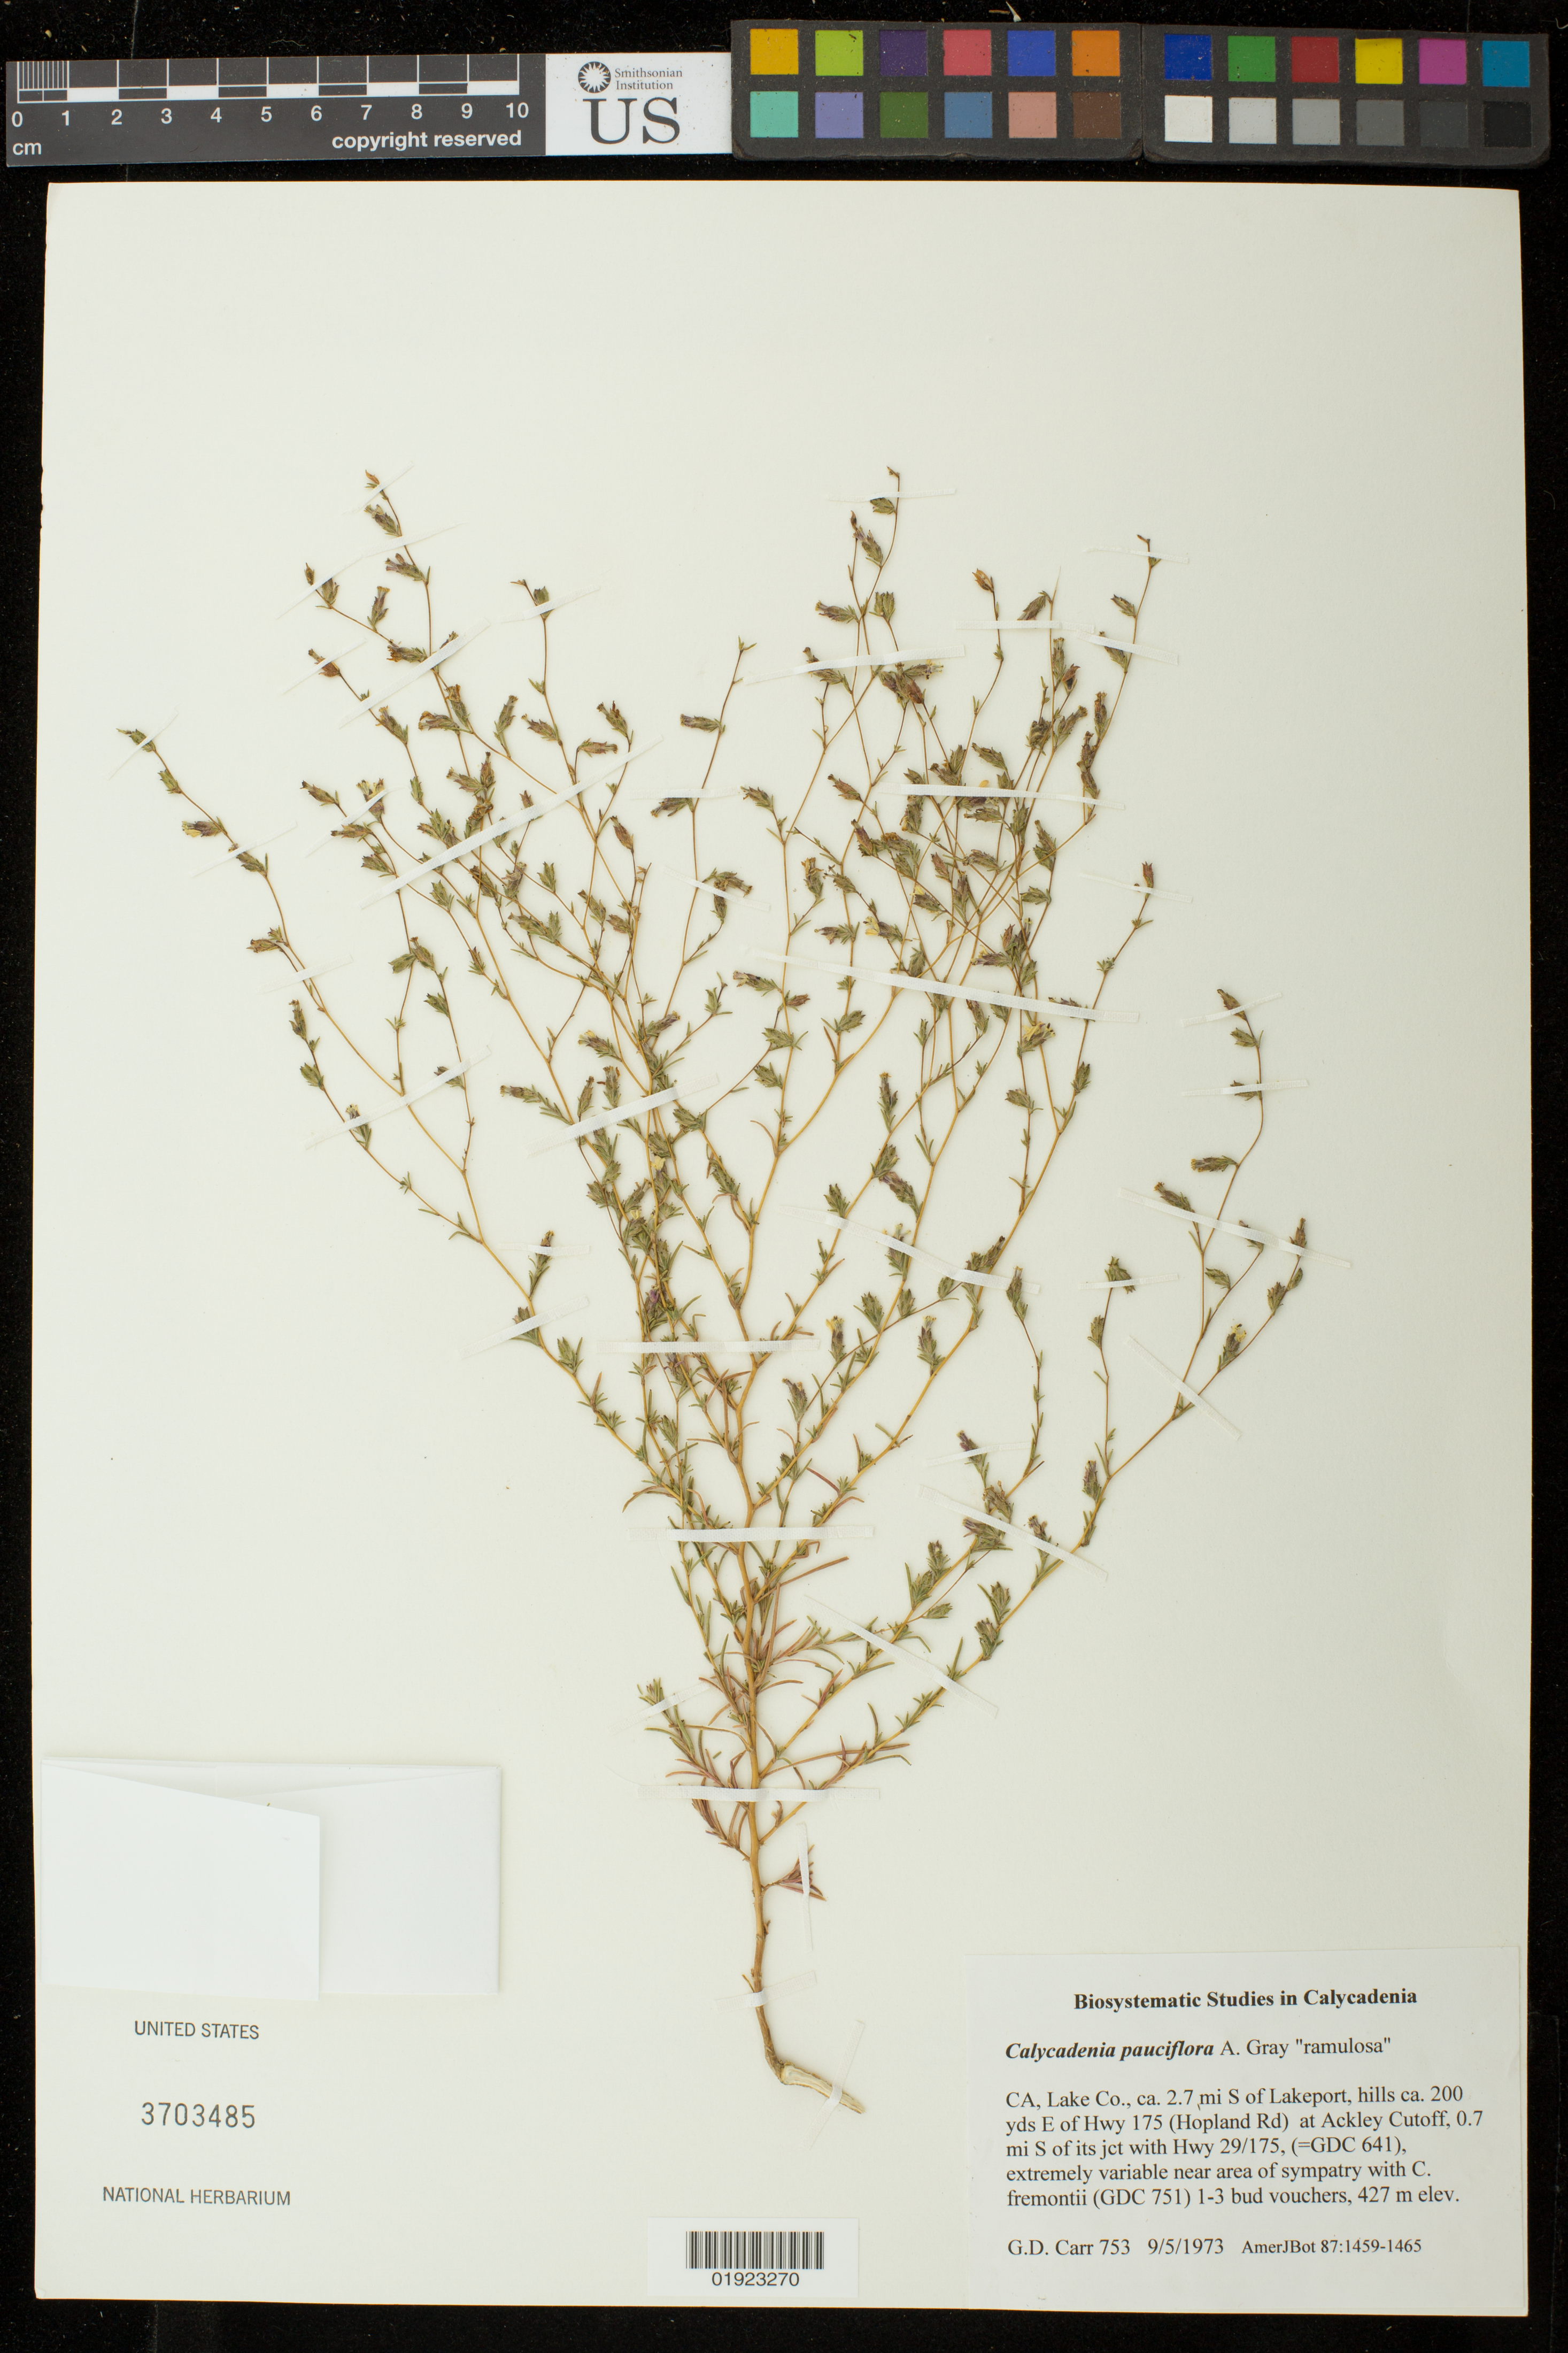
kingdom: Plantae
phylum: Tracheophyta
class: Magnoliopsida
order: Asterales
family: Asteraceae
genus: Calycadenia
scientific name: Calycadenia pauciflora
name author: A. Gray in Emory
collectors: G. D. Carr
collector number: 753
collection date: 1973-09-05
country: United States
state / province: California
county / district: Lake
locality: ca. 2.7 mi S of Lakeport, hills ca. 200 yds E of Hwy 175 (Hopland Rd) at Ackley Cutoff, 0.7 mi S of its jct with Hwy 29/175.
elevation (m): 427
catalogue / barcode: US 3703485